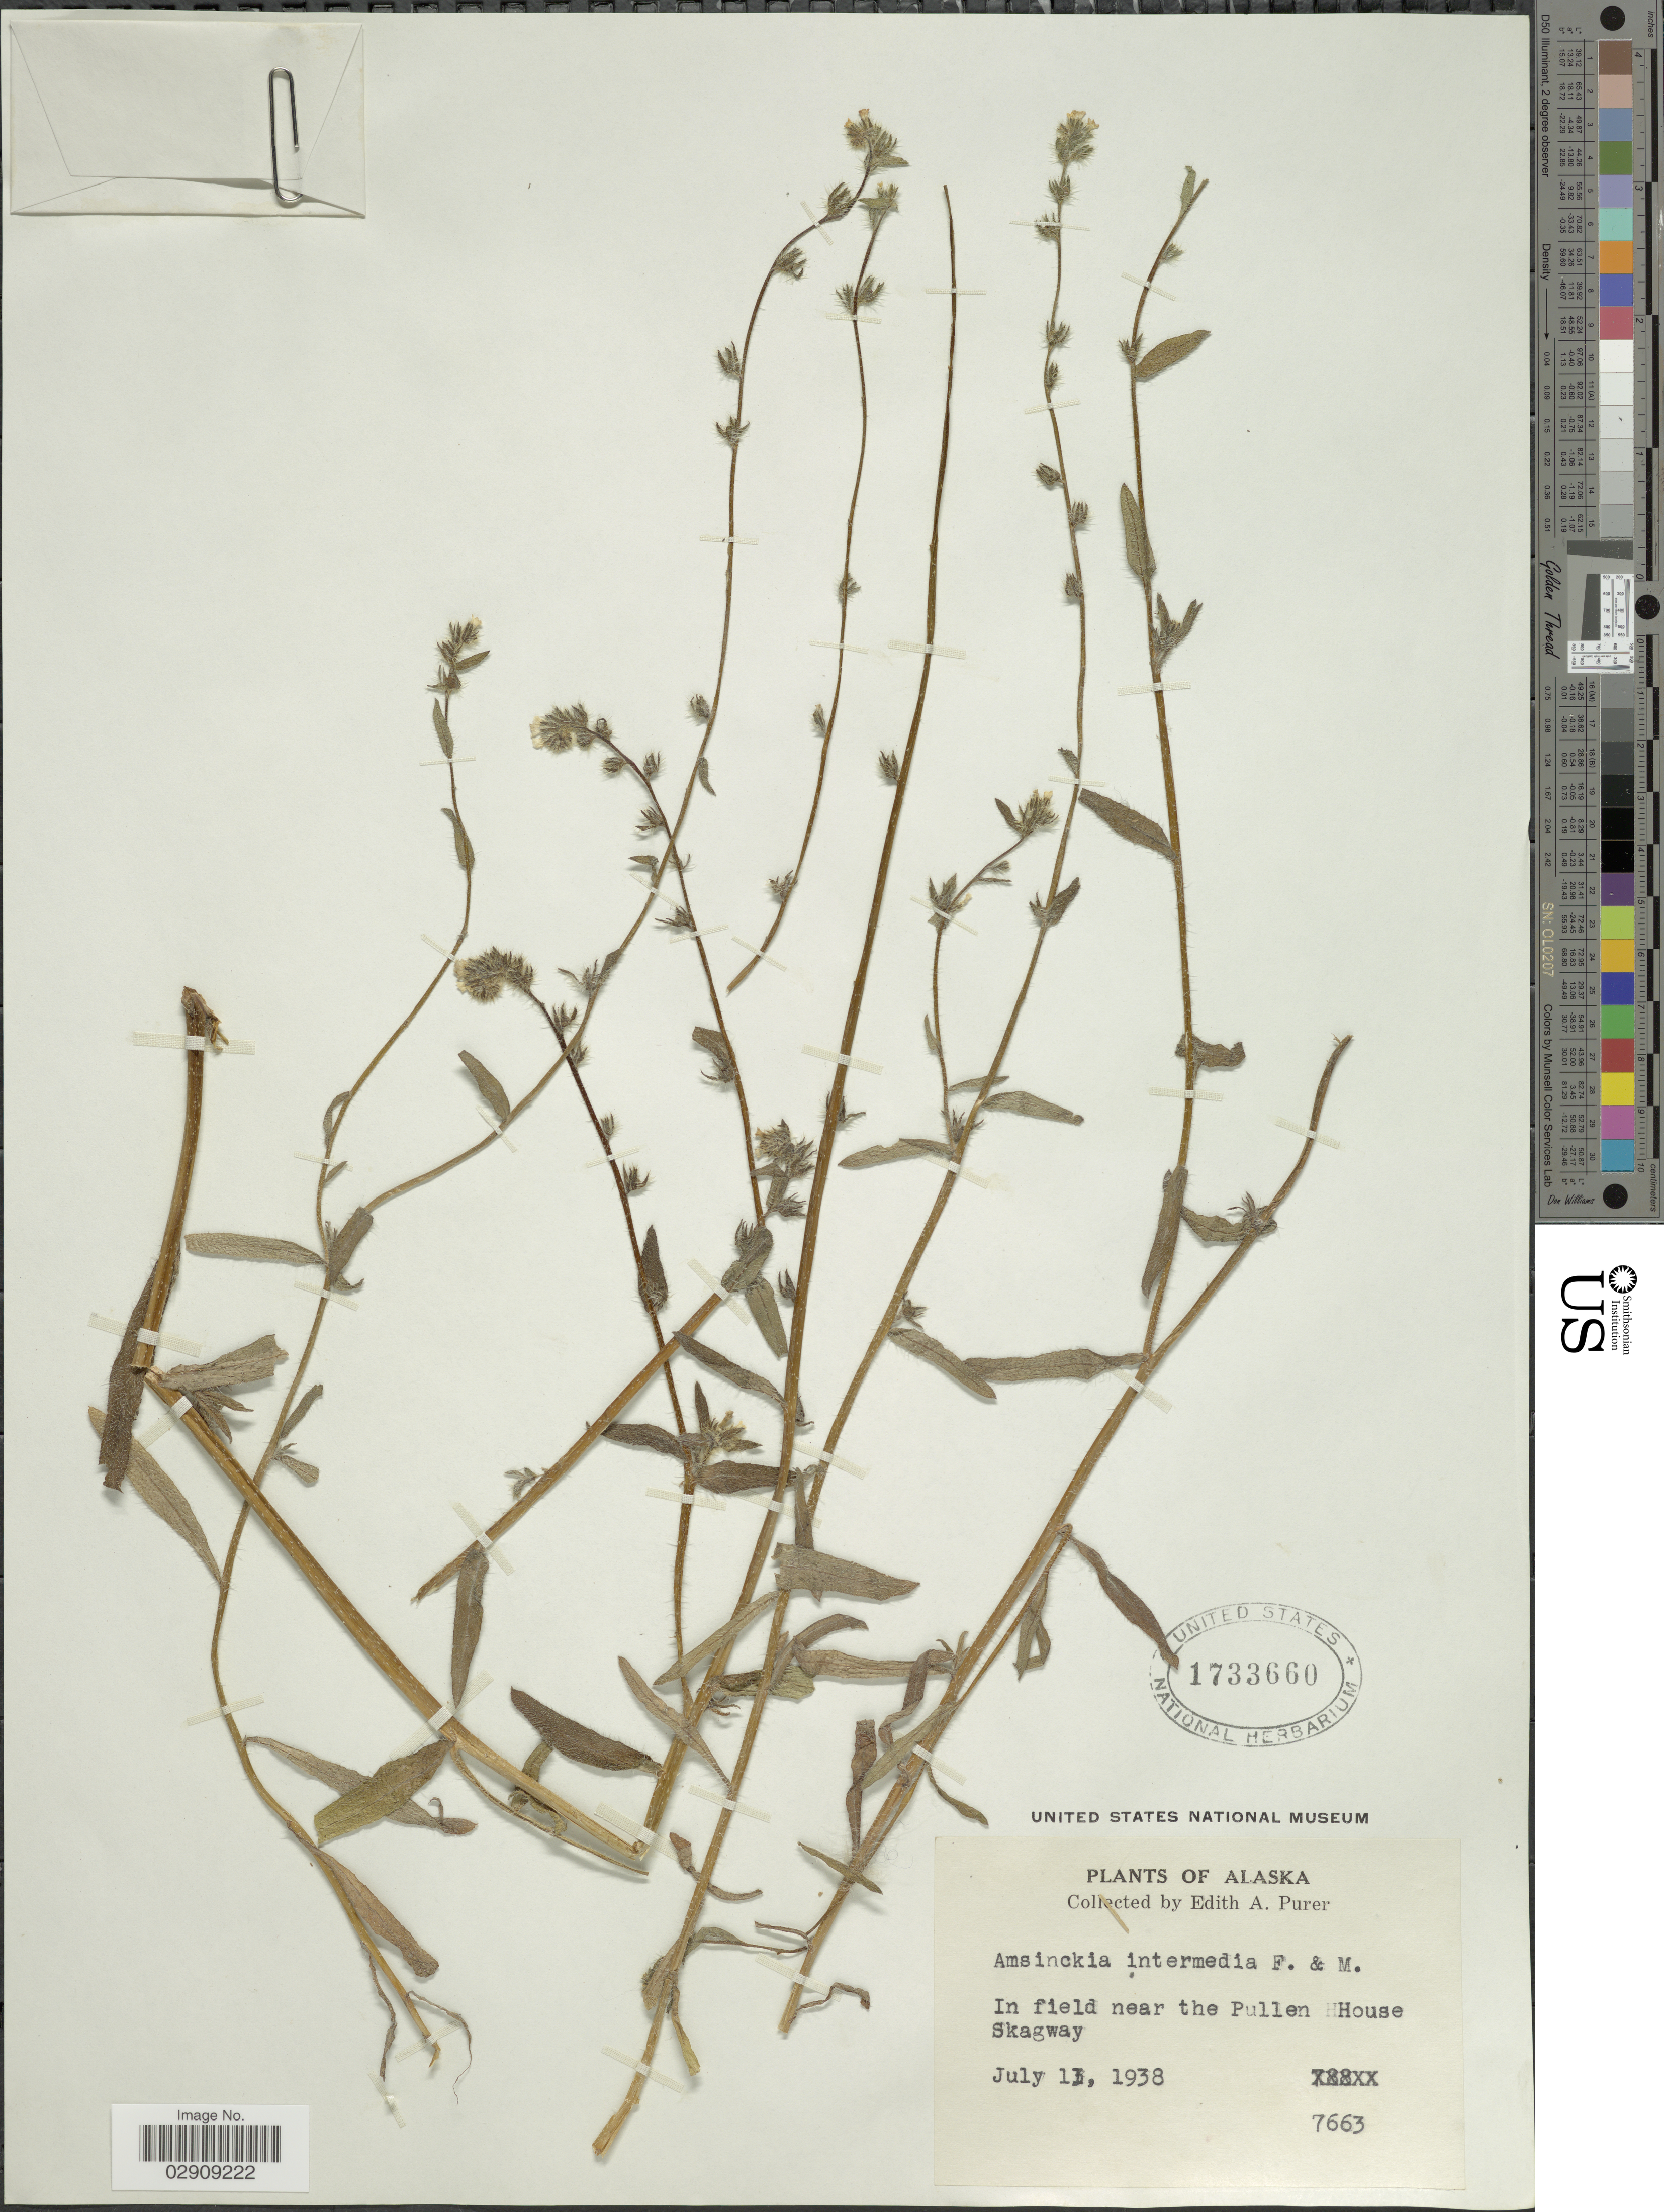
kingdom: Plantae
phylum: Tracheophyta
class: Magnoliopsida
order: Boraginales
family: Boraginaceae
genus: Amsinckia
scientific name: Amsinckia menziesii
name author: A. Nelson & J.F. Macbr.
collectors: E. Purer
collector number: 7663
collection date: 1938-07-13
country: United States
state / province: Alaska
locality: In field near the Pullen House Skagway.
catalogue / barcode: US 1733660